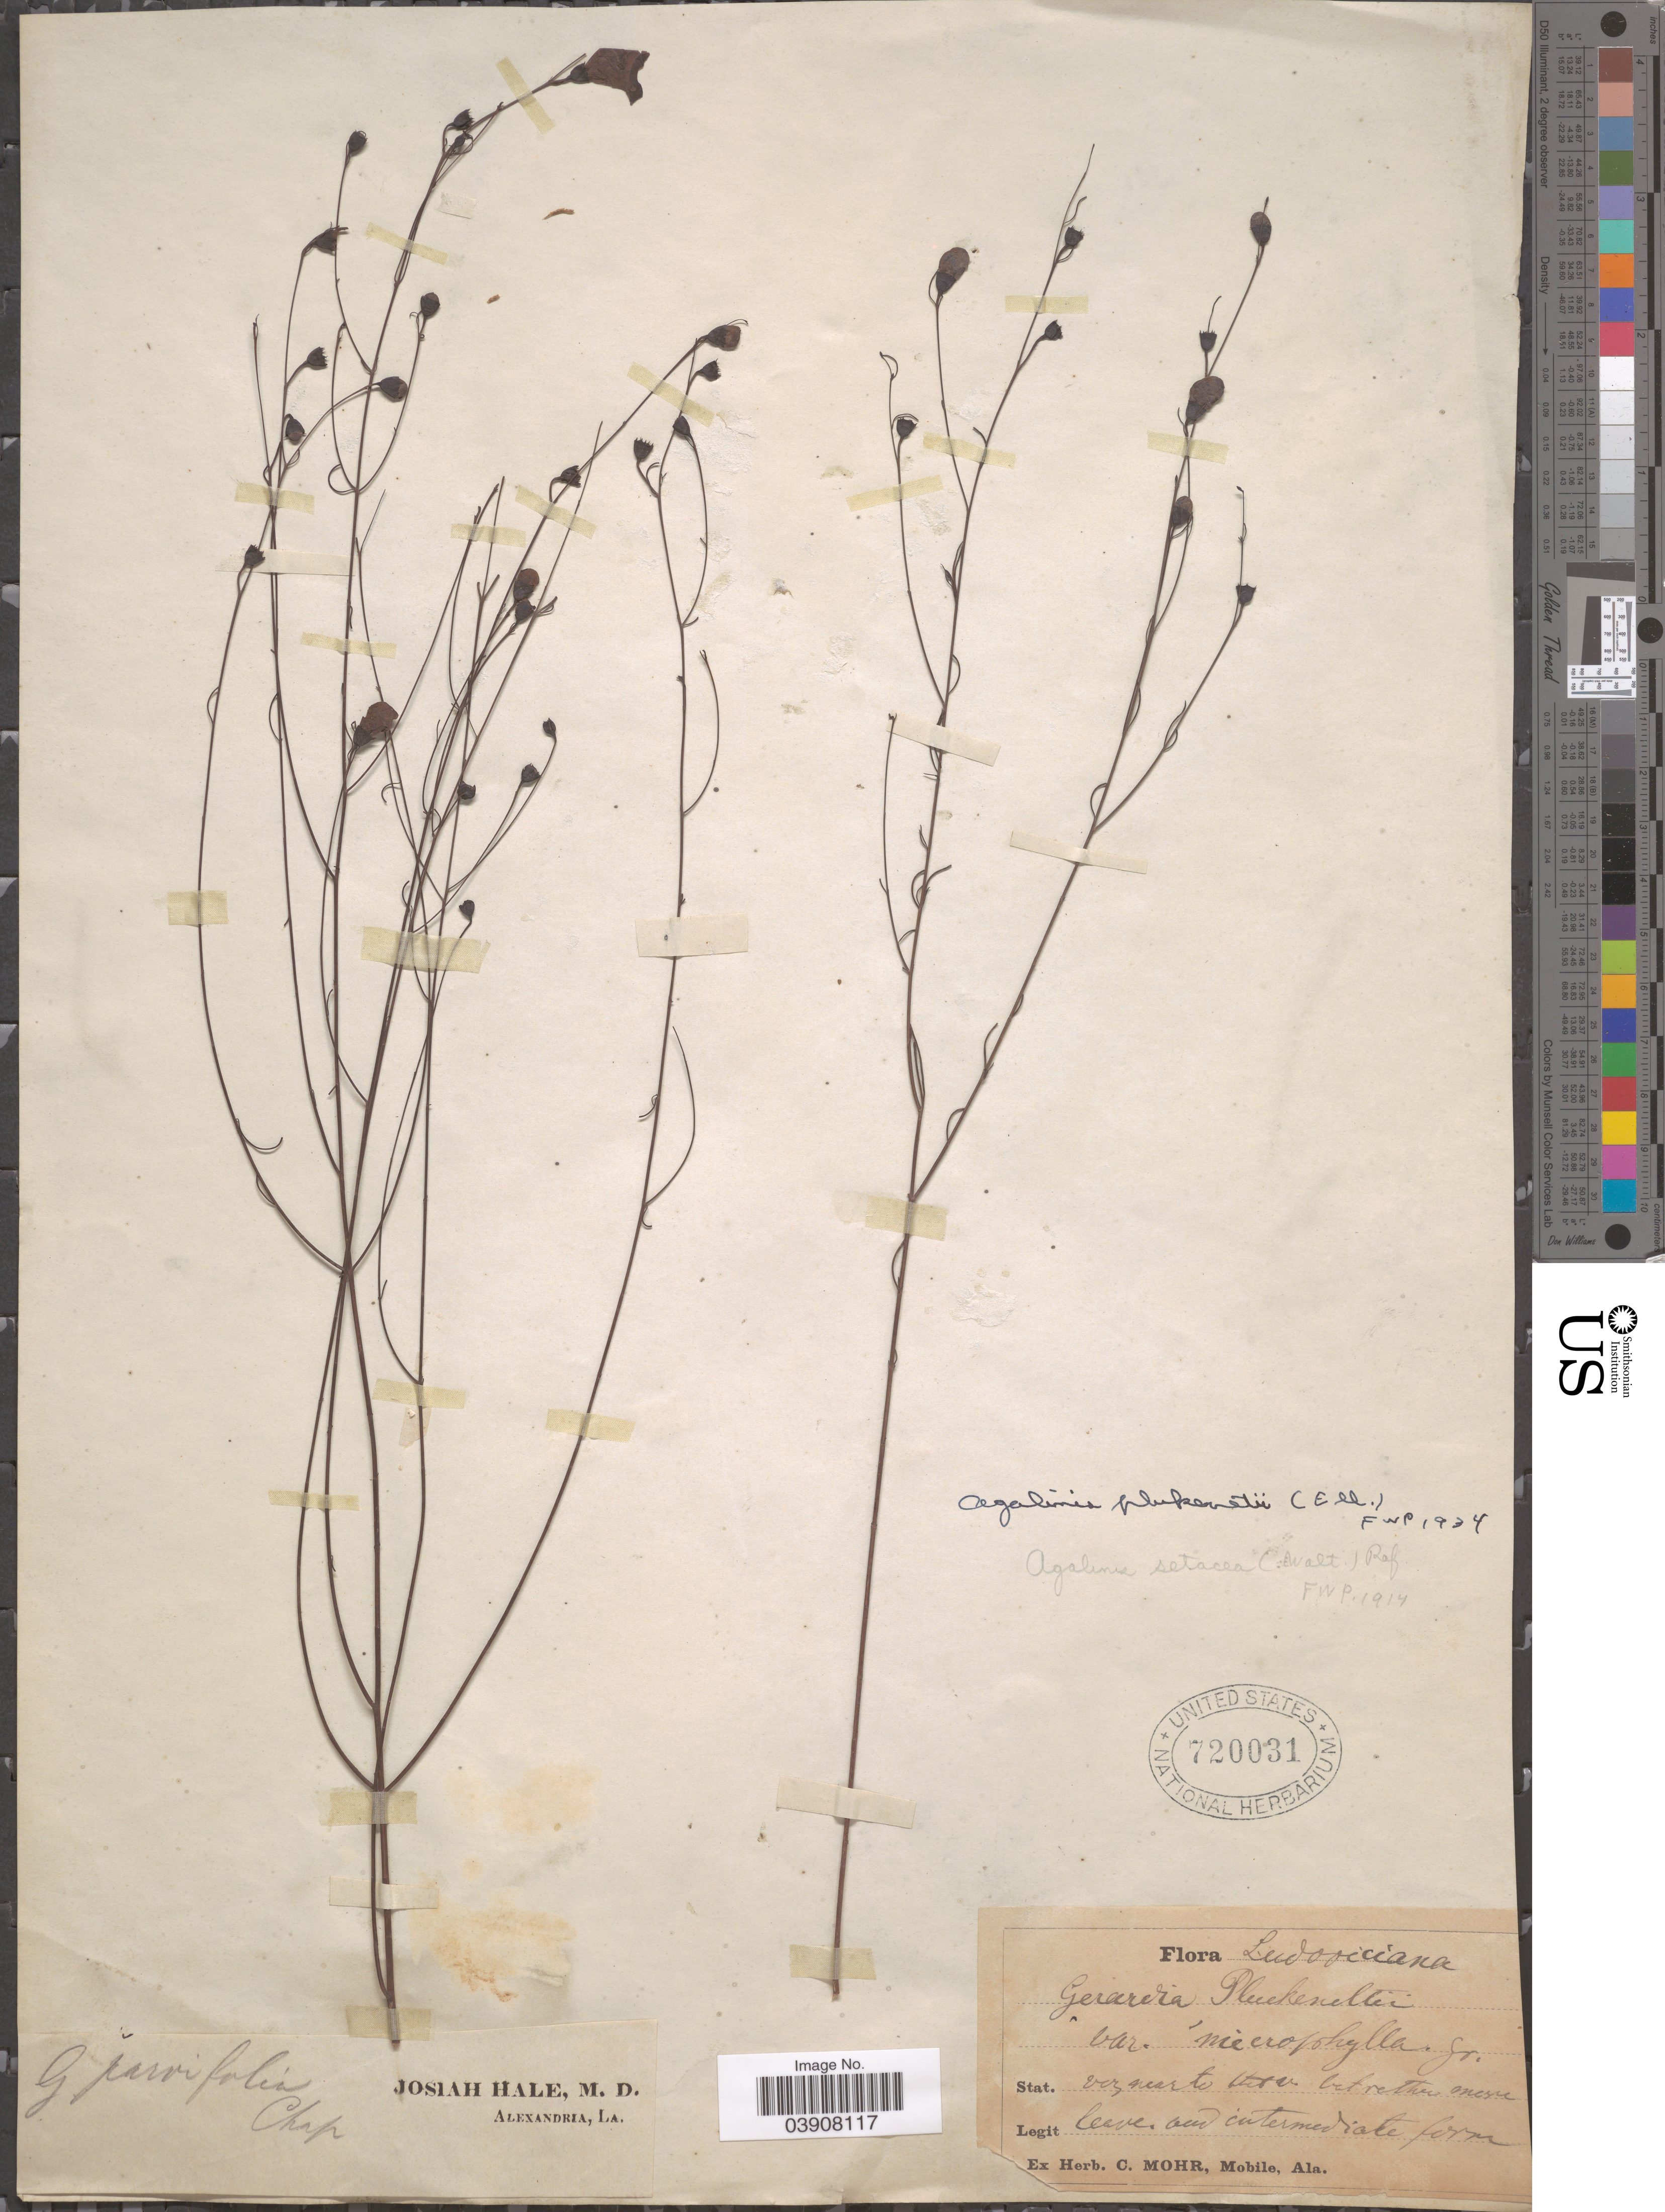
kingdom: Plantae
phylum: Tracheophyta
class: Magnoliopsida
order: Lamiales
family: Orobanchaceae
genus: Agalinis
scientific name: Agalinis plukenetii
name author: (Elliott) Raf.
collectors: ex herb. C. Mohr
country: United States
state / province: Alabama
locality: Ludoviciana.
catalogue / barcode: US 720031